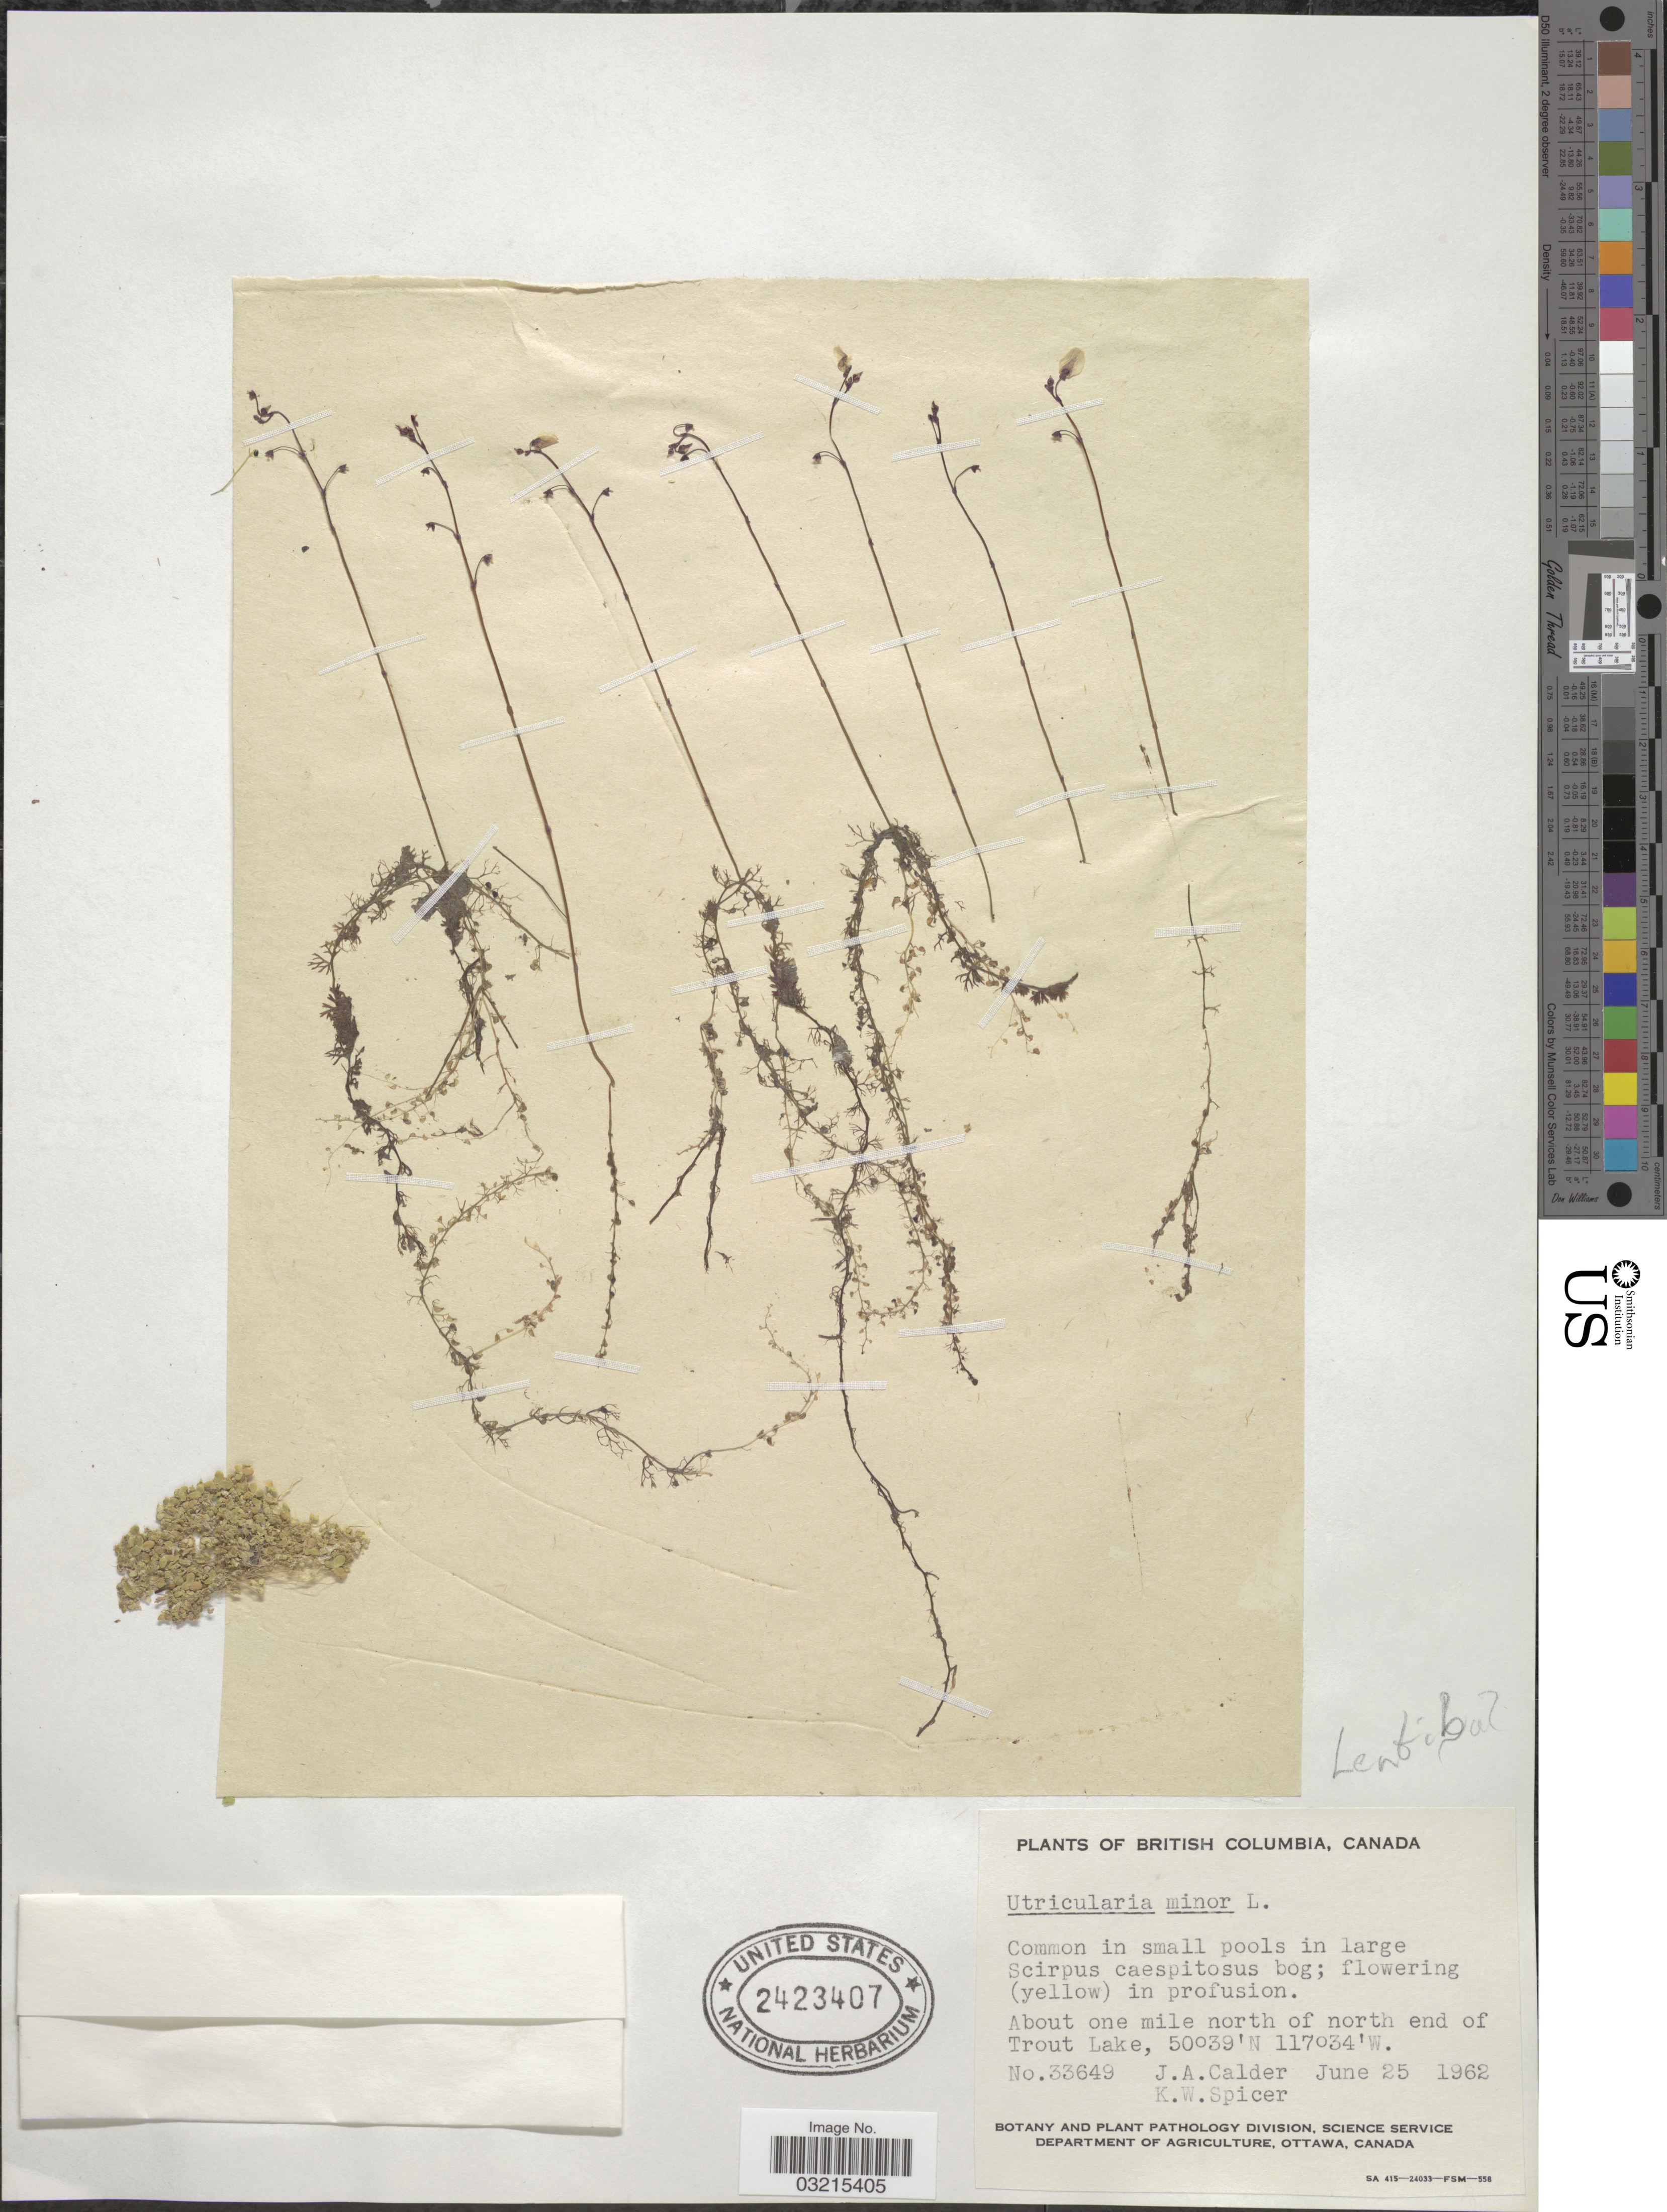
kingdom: Plantae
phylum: Tracheophyta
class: Magnoliopsida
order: Lamiales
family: Lentibulariaceae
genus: Utricularia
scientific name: Utricularia minor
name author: L.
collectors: J. A. Calder & K. Spicer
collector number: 33649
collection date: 1962-06-25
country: Canada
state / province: British Columbia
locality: About one mile north of north end of Trout Lake.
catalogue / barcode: US 2423407